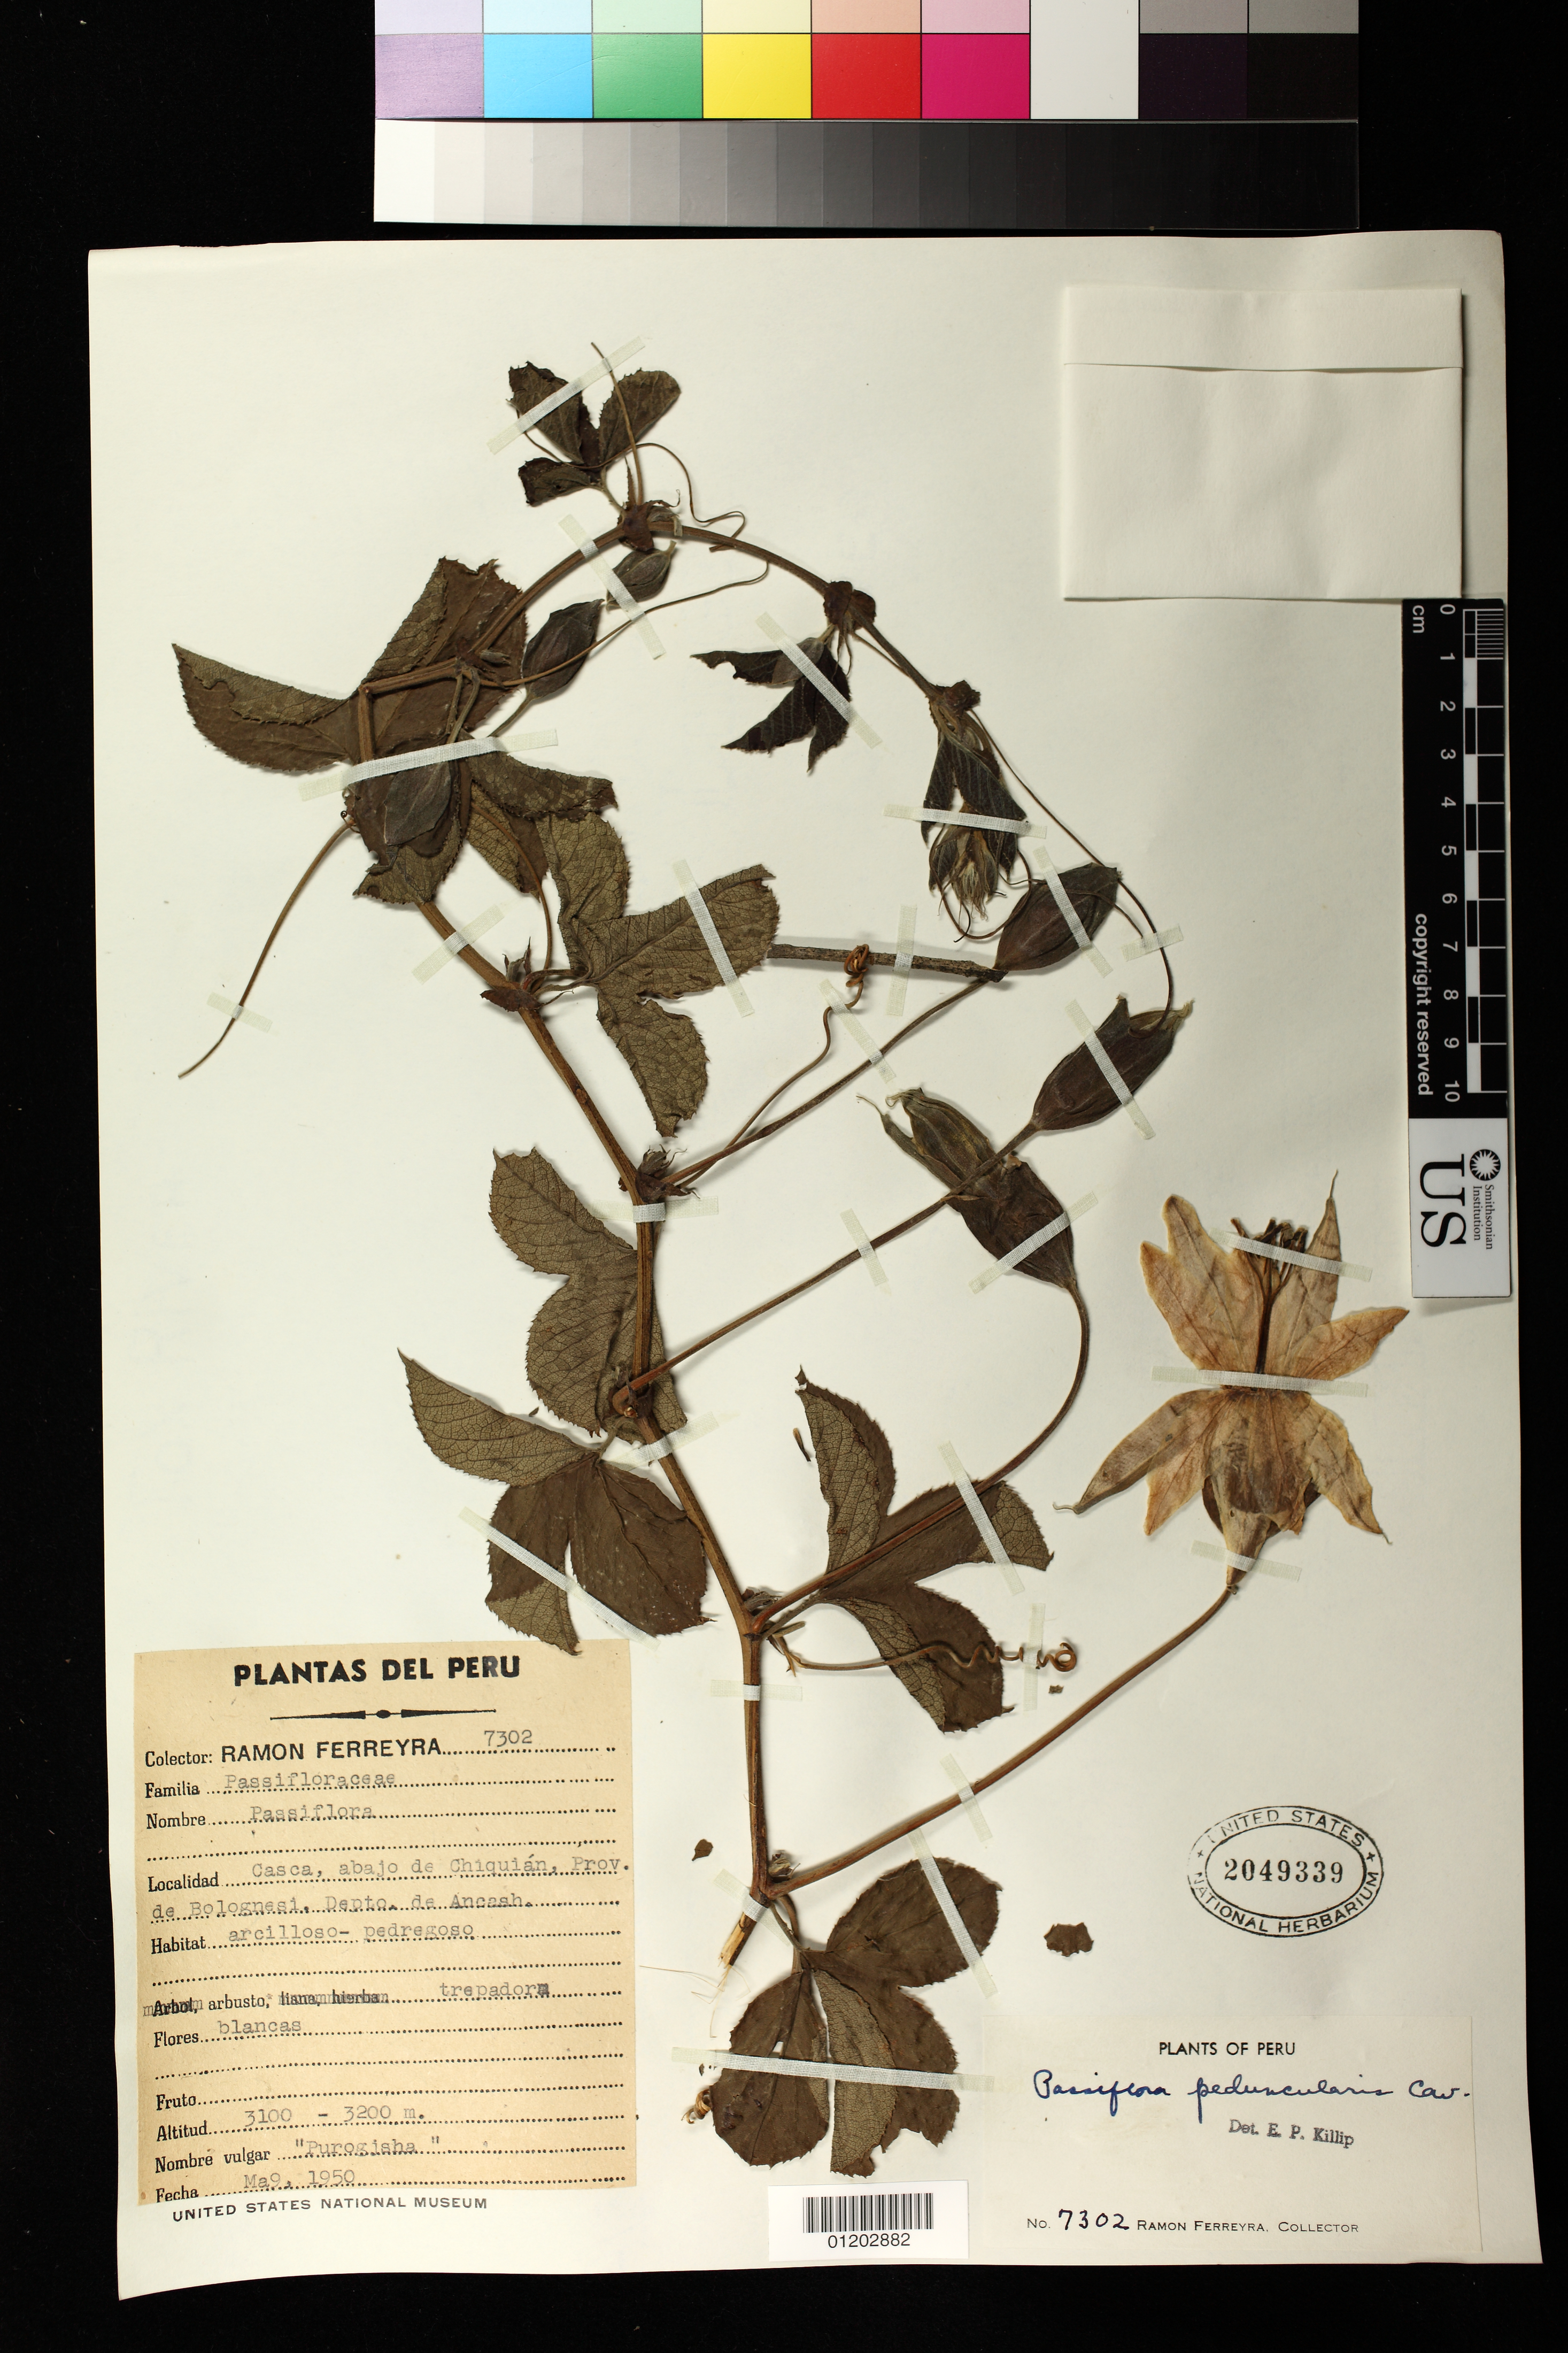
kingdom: Plantae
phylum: Tracheophyta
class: Magnoliopsida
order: Malpighiales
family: Passifloraceae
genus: Passiflora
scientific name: Passiflora peduncularis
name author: Cav.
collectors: R. A. Ferreyra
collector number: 7302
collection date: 1950-05-09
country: Peru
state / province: Ancash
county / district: Bolognesi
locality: Casca under Chiquián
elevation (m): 3100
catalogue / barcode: US 2049339